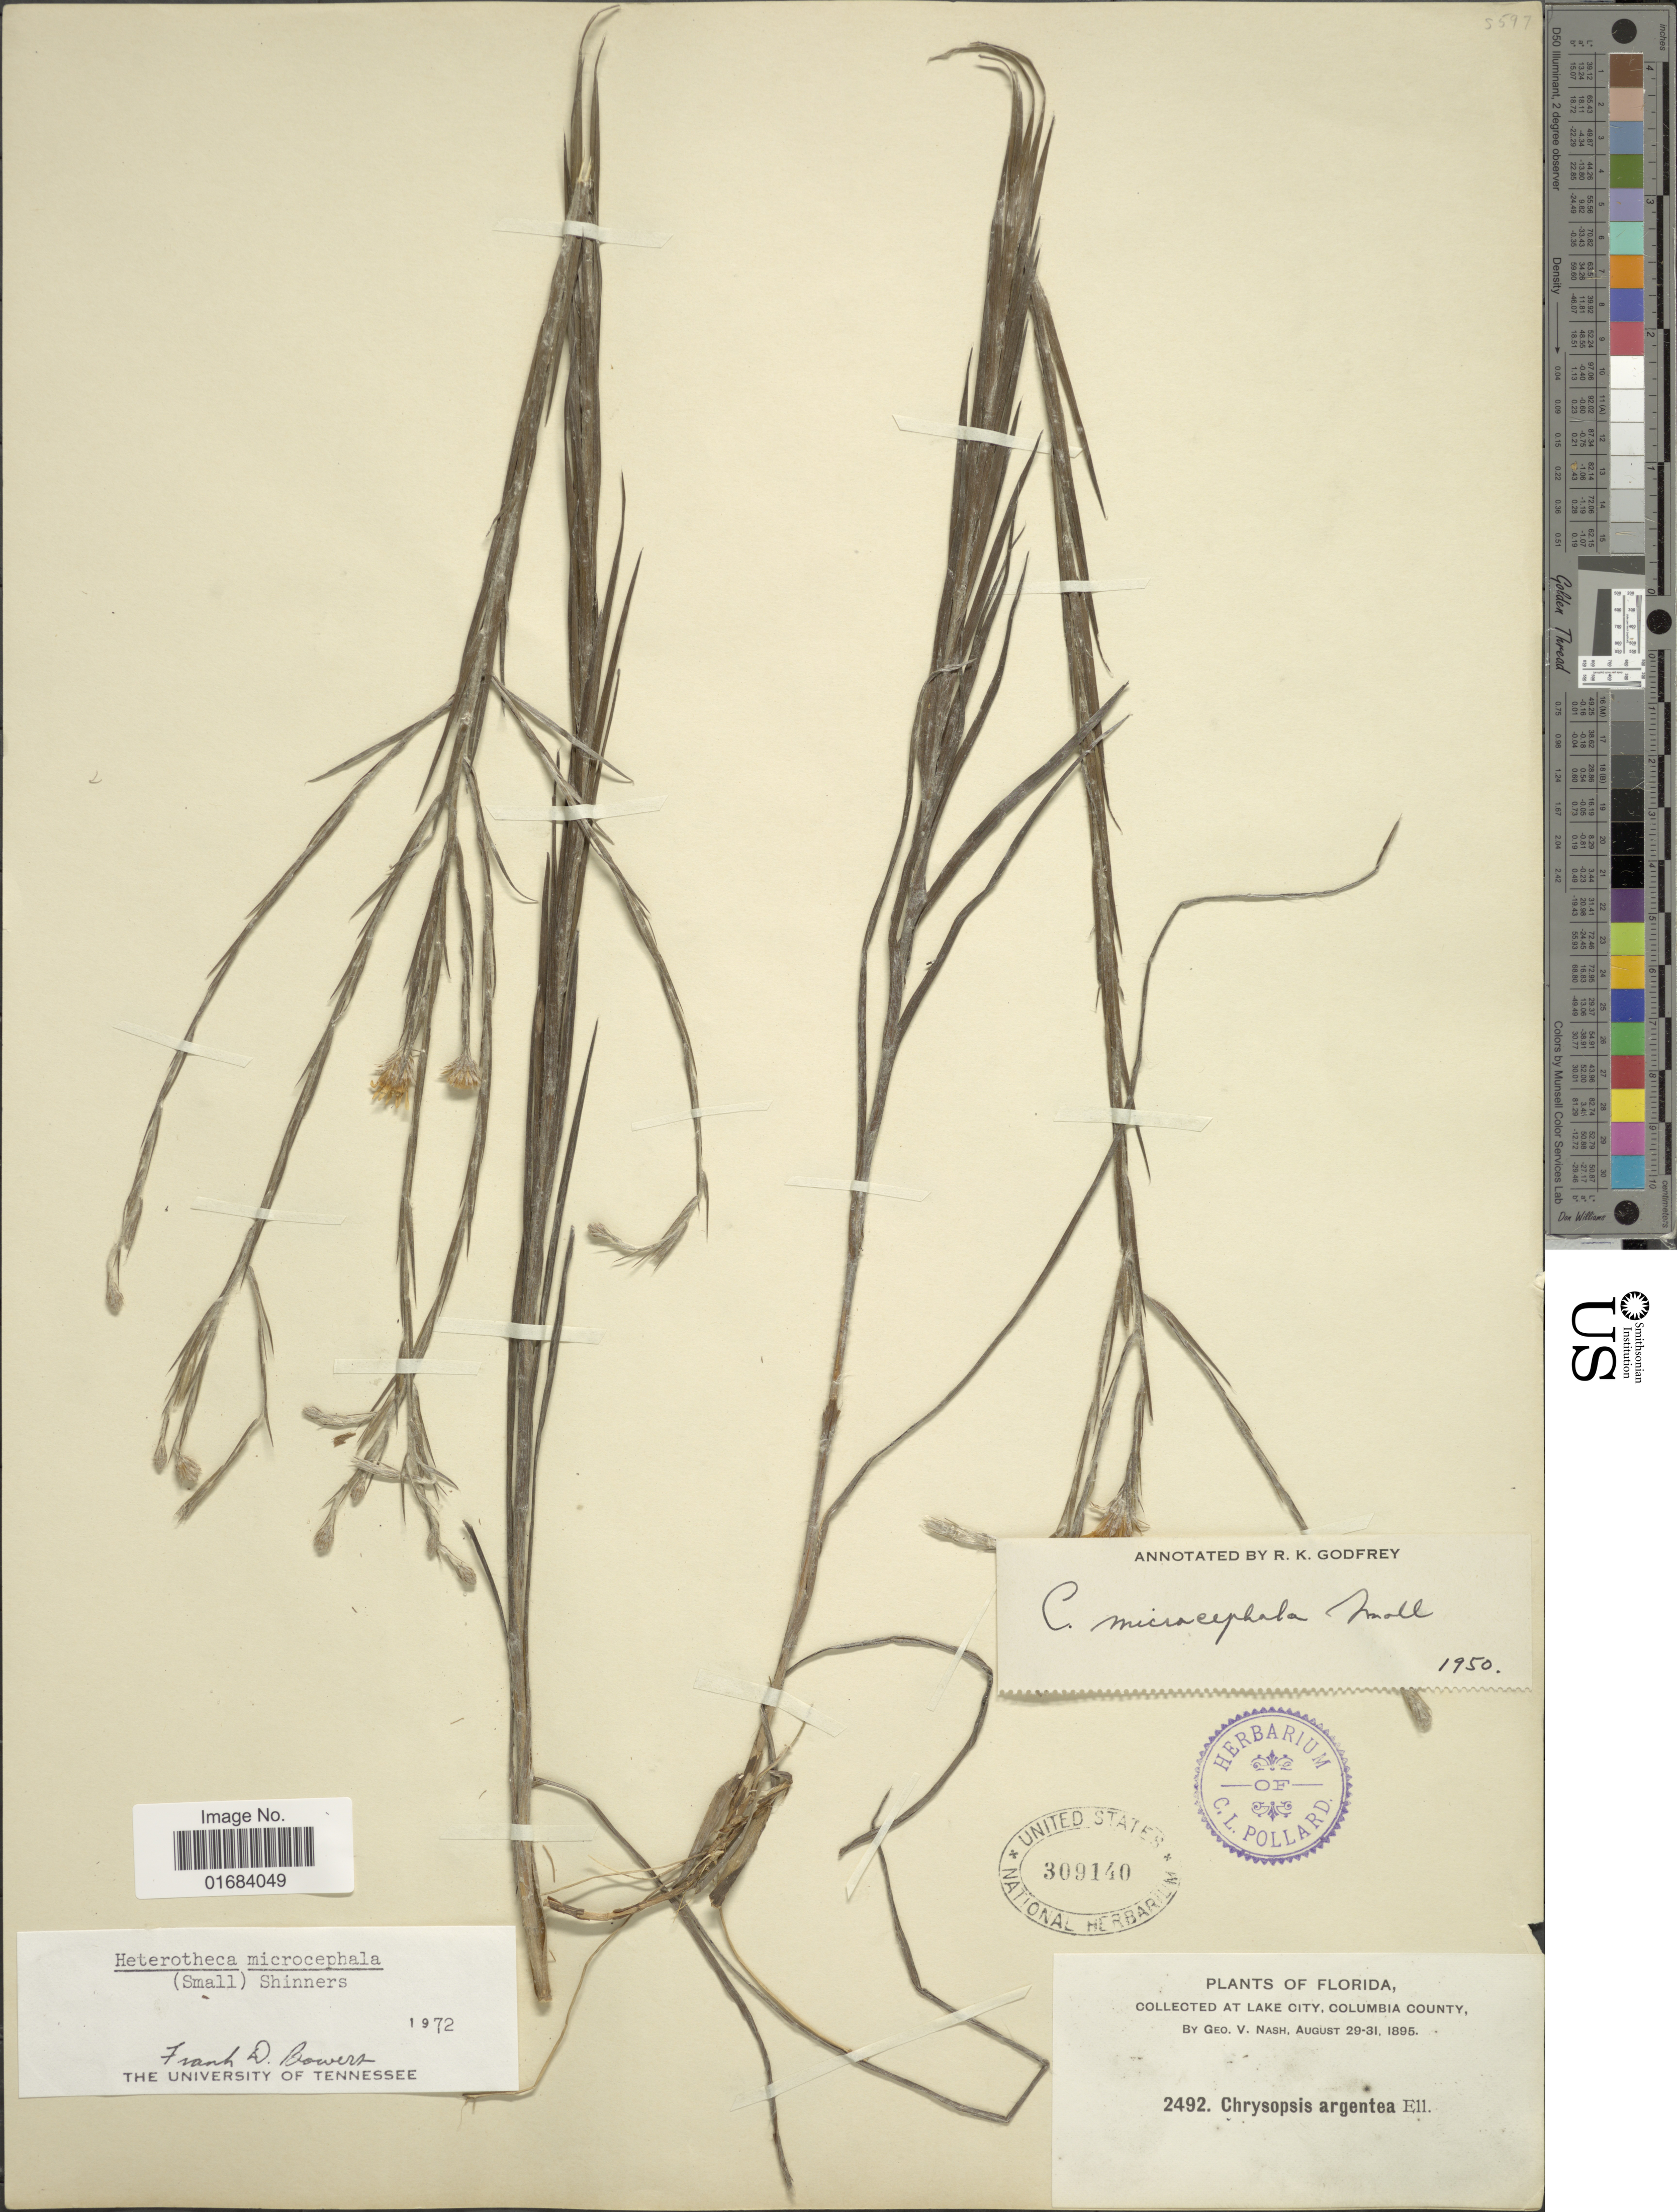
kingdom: Plantae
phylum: Tracheophyta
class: Magnoliopsida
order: Asterales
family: Asteraceae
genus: Pityopsis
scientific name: Pityopsis microcephala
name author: Small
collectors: G. V. Nash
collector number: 2492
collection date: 1895-08-29/1895-08-31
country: United States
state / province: Florida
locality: Lake City, Columbia County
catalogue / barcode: US 309140